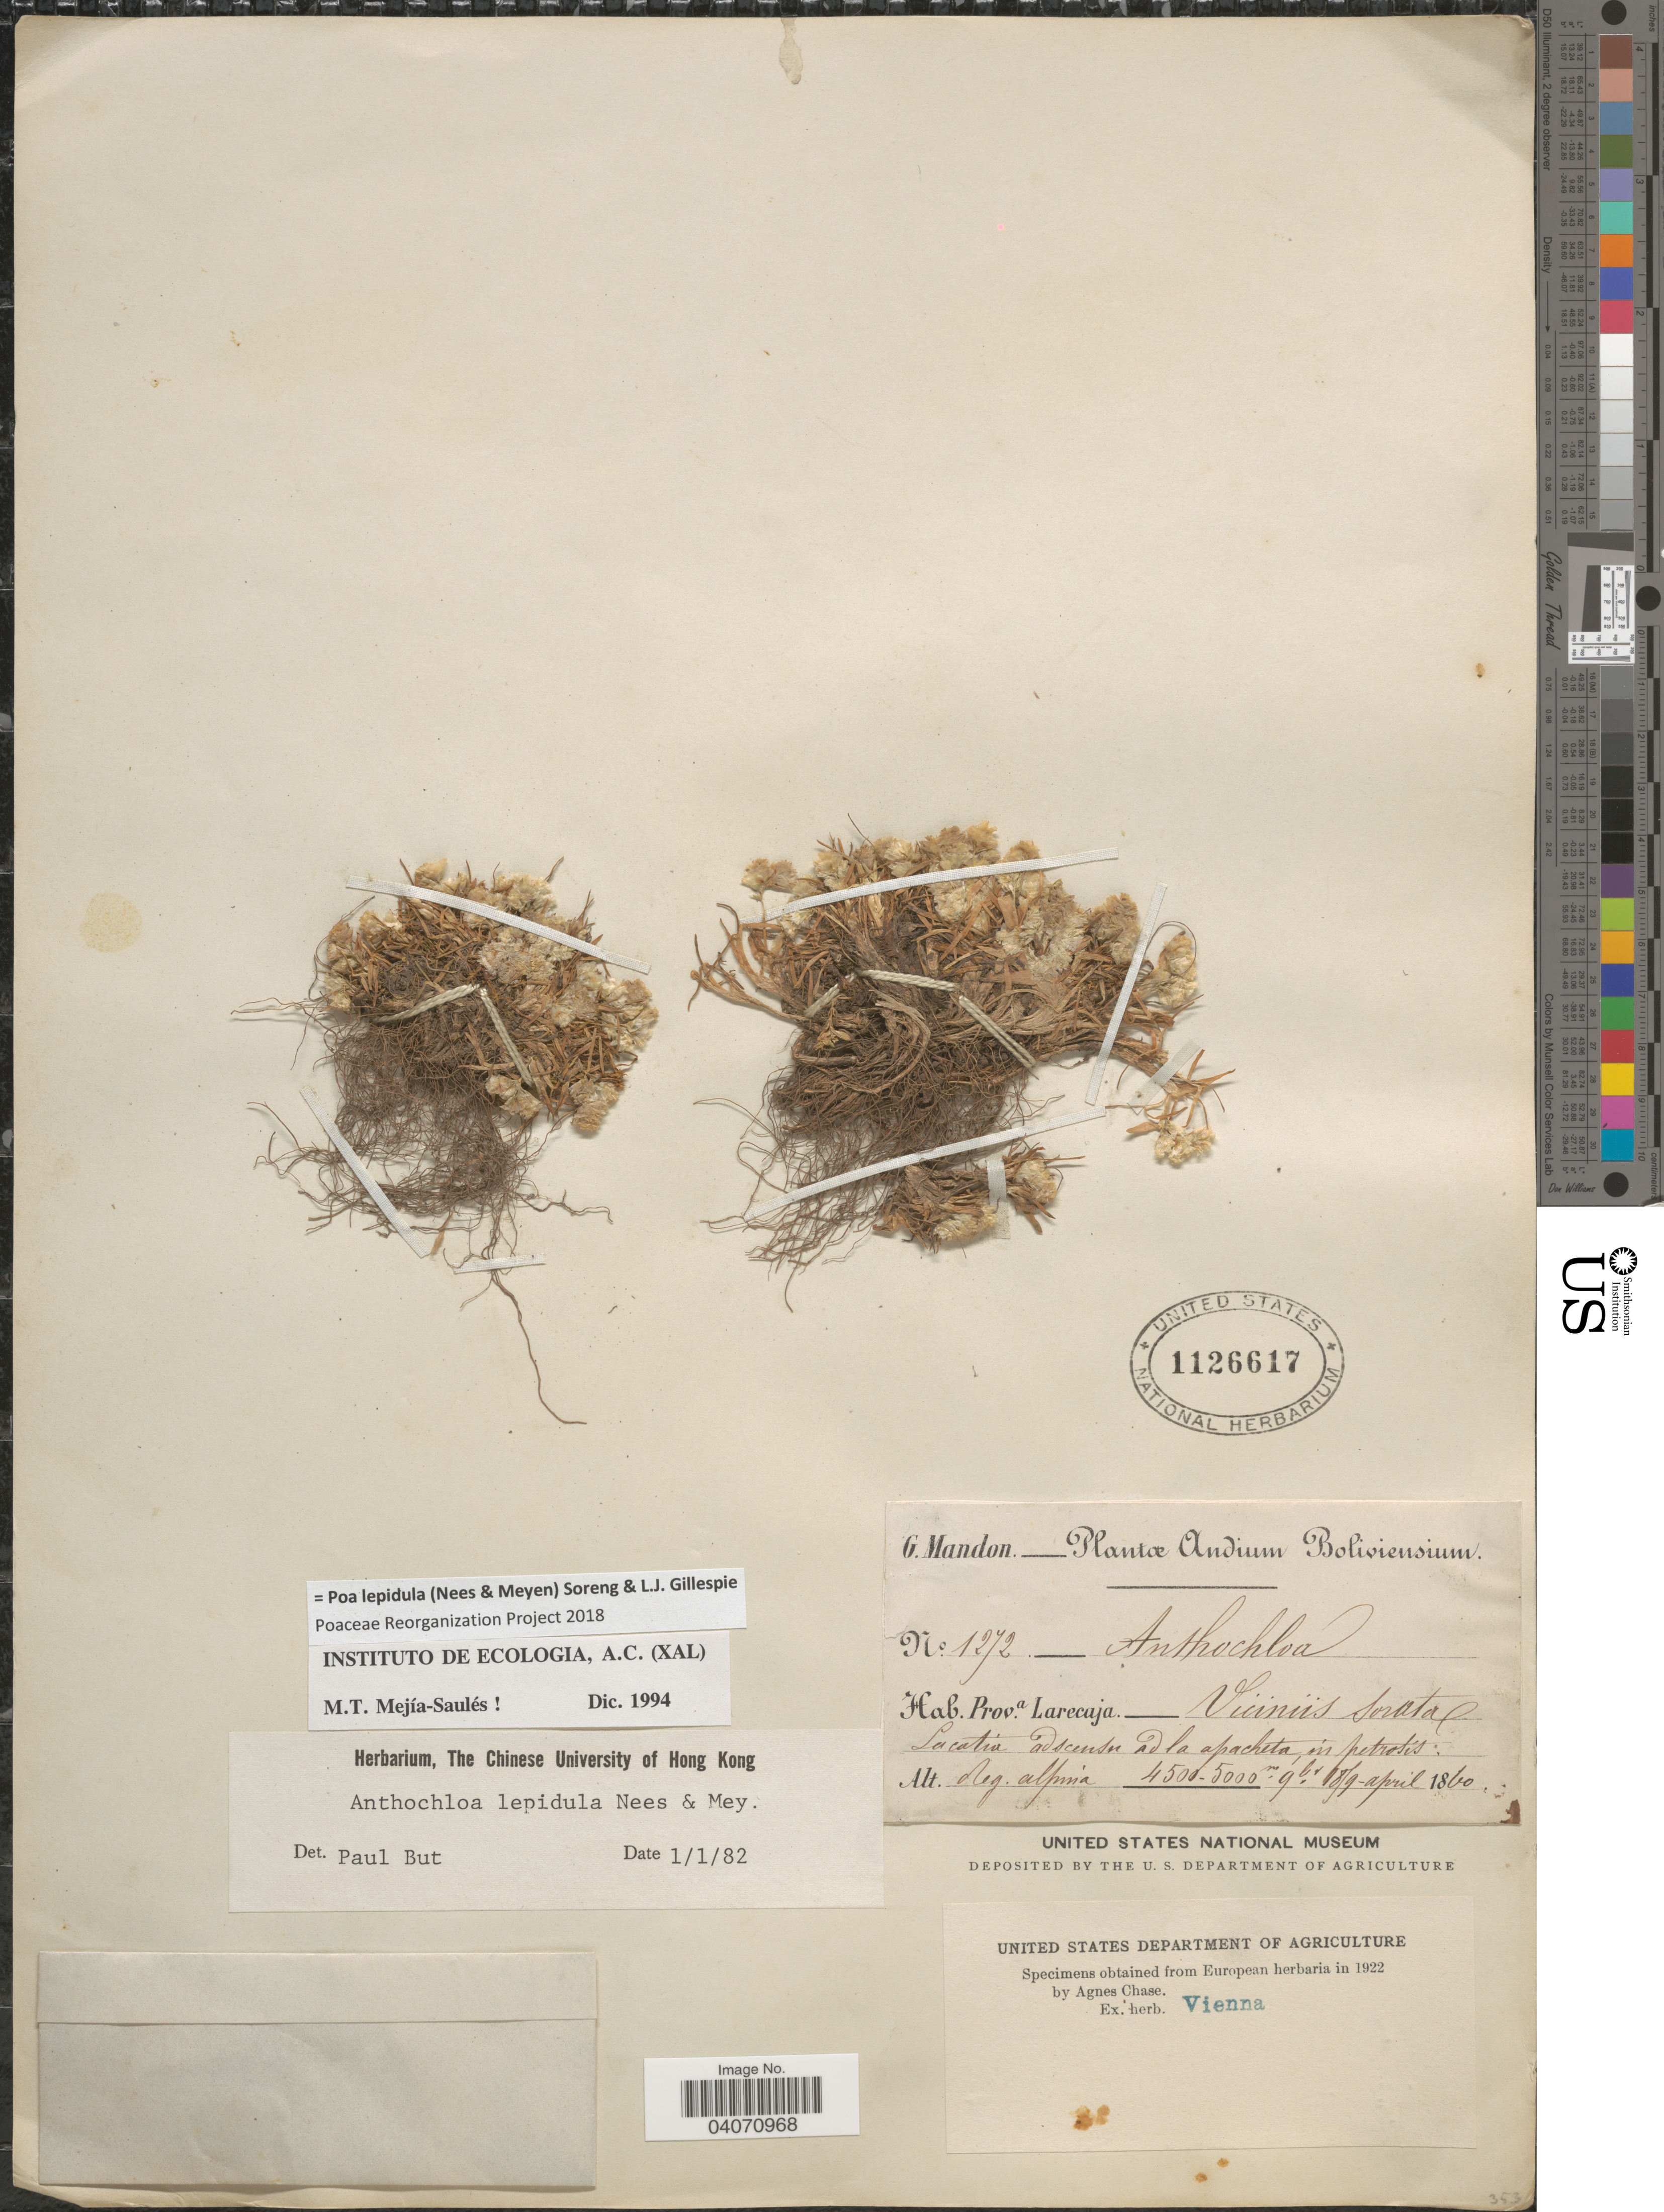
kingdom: Plantae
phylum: Tracheophyta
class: Liliopsida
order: Poales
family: Poaceae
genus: Poa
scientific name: Poa lepidula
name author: (Nees & Meyen) Soreng & L.J. Gillespie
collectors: G. Mandon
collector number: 1272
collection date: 1860-04-18/1860-11-09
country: Bolivia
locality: Prov.a Larecaja. Viciniis Sorata. Lacatia adscensu ad la apacheta in petrosis. Reg. alpina.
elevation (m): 4500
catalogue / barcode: US 1126617